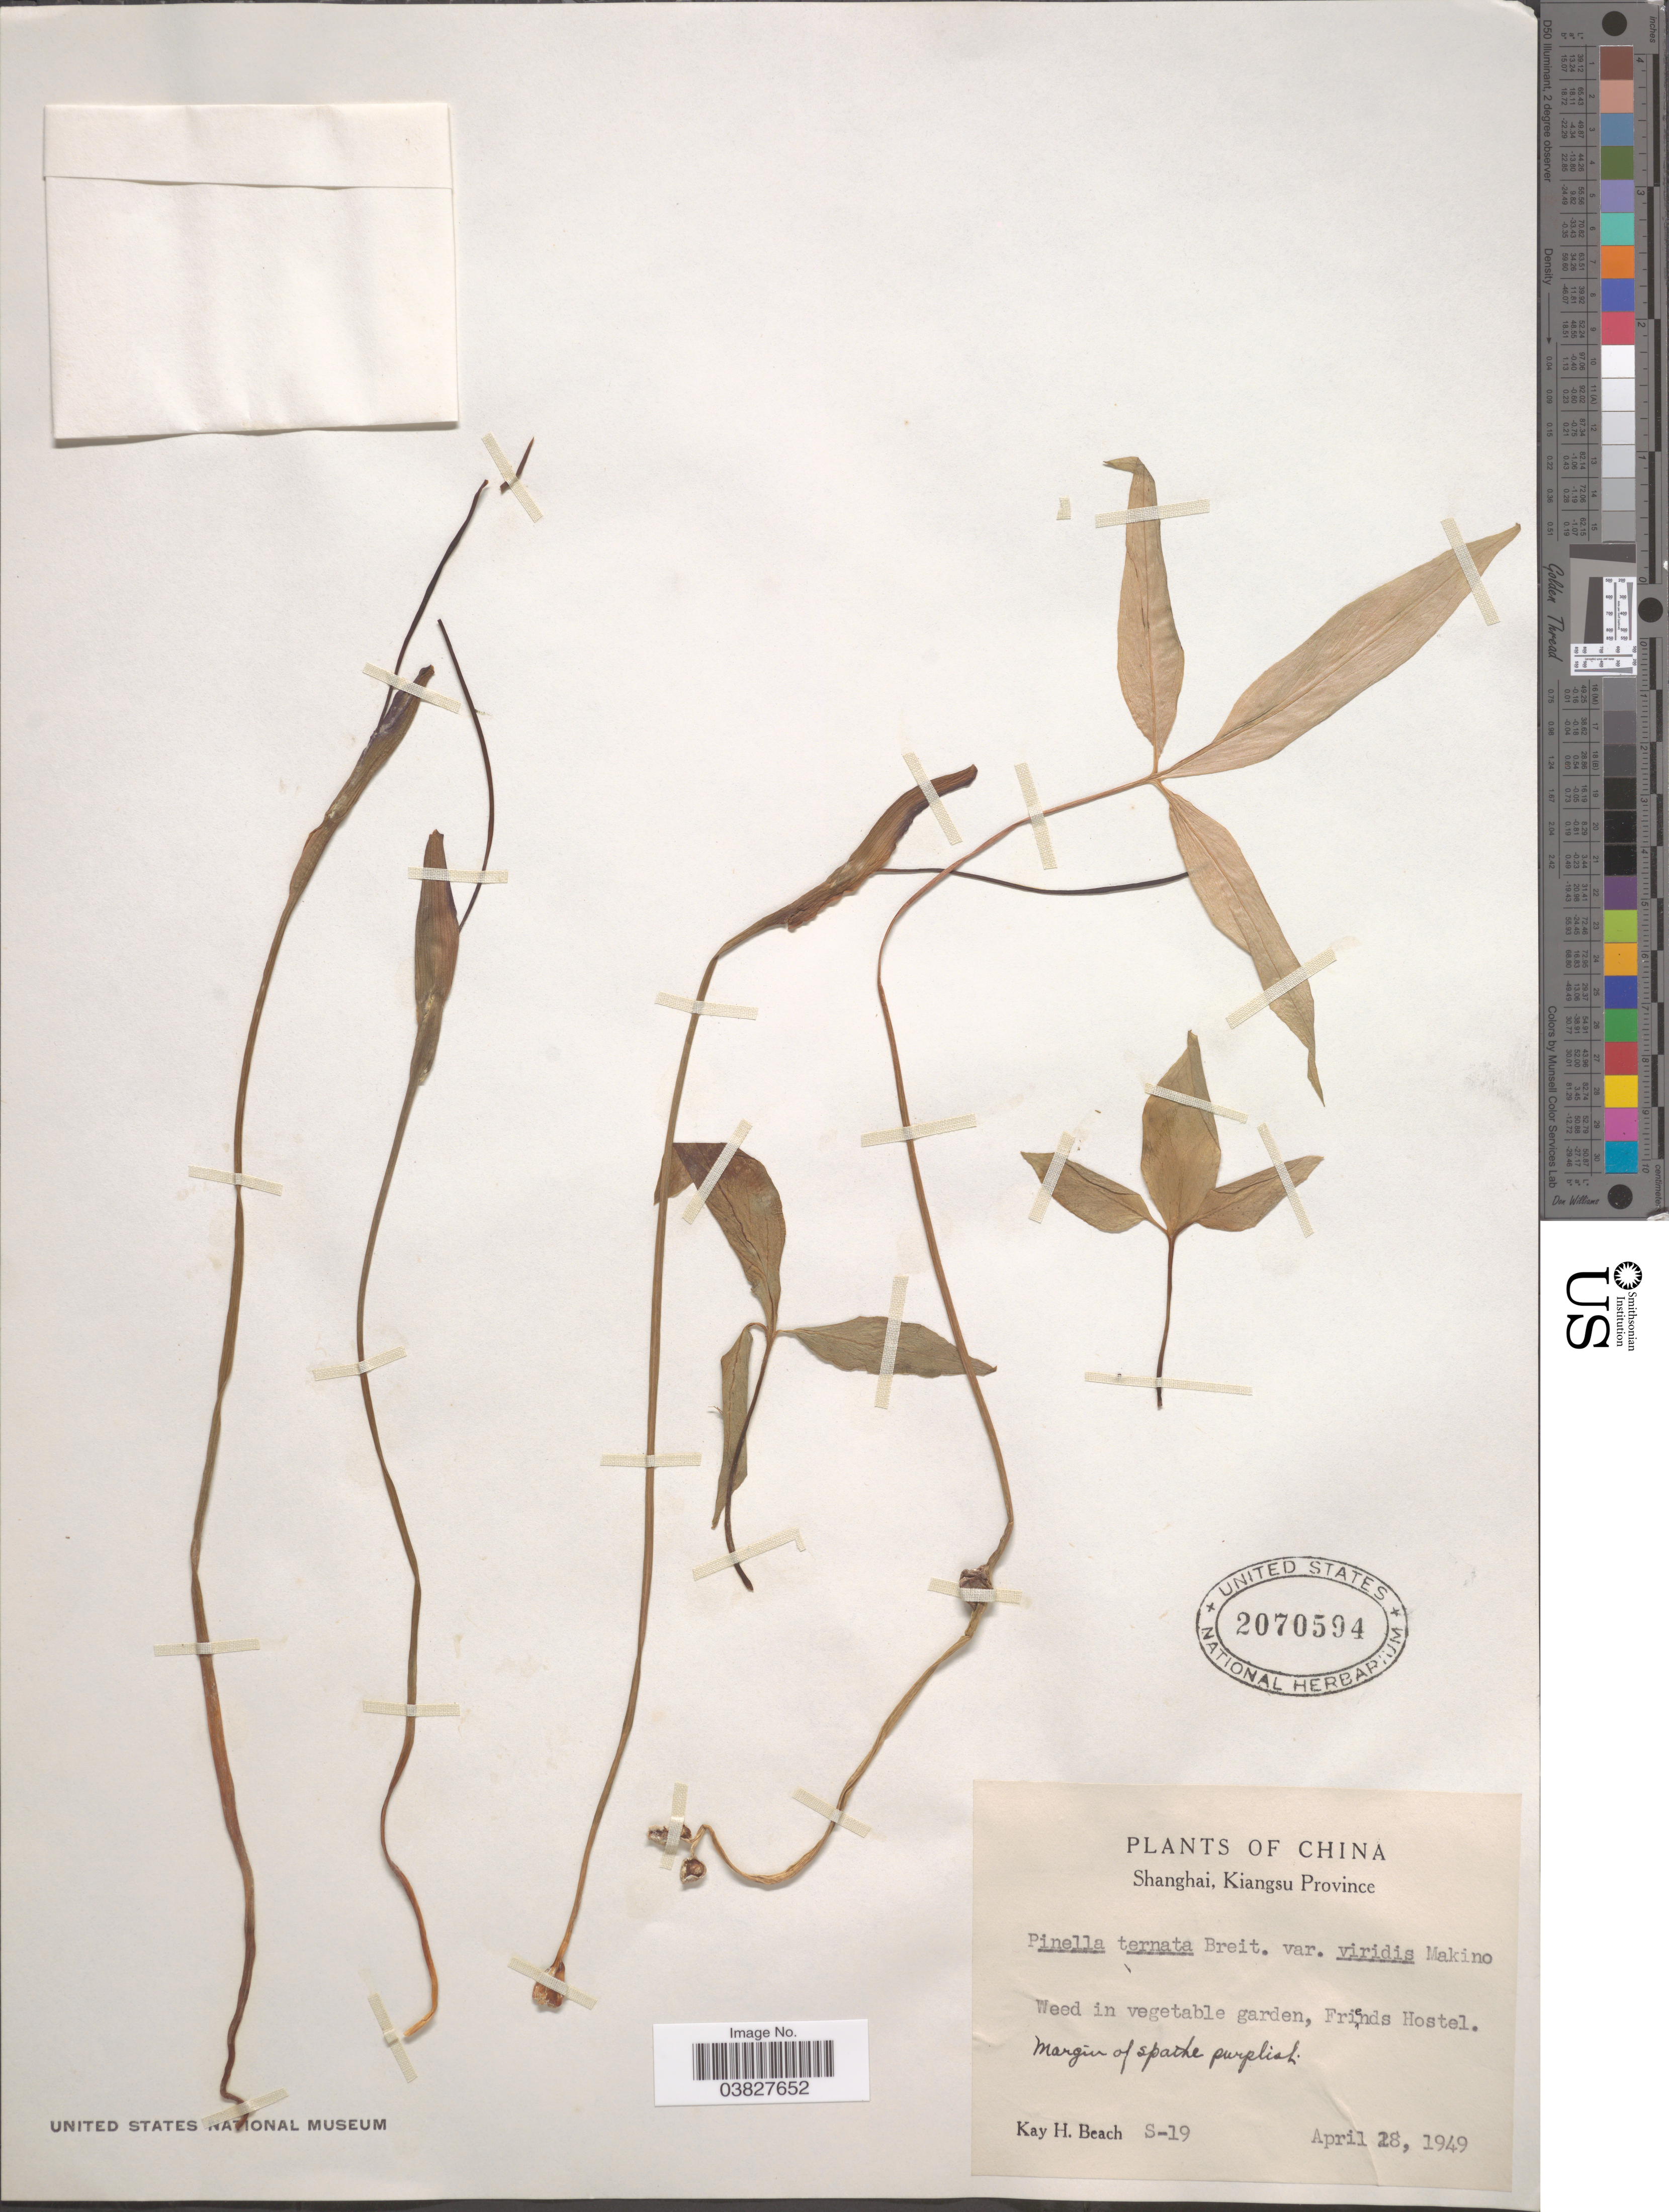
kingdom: Plantae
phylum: Tracheophyta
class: Liliopsida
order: Alismatales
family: Araceae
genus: Pinellia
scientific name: Pinellia ternata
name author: Druce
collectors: K. H. Beach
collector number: S-19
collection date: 1949-04-28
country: China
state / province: Jiangsu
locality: Shanghai, Kiangsu Province. Weed in vegetable garden, Friends Hostel.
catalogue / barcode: US 2070594